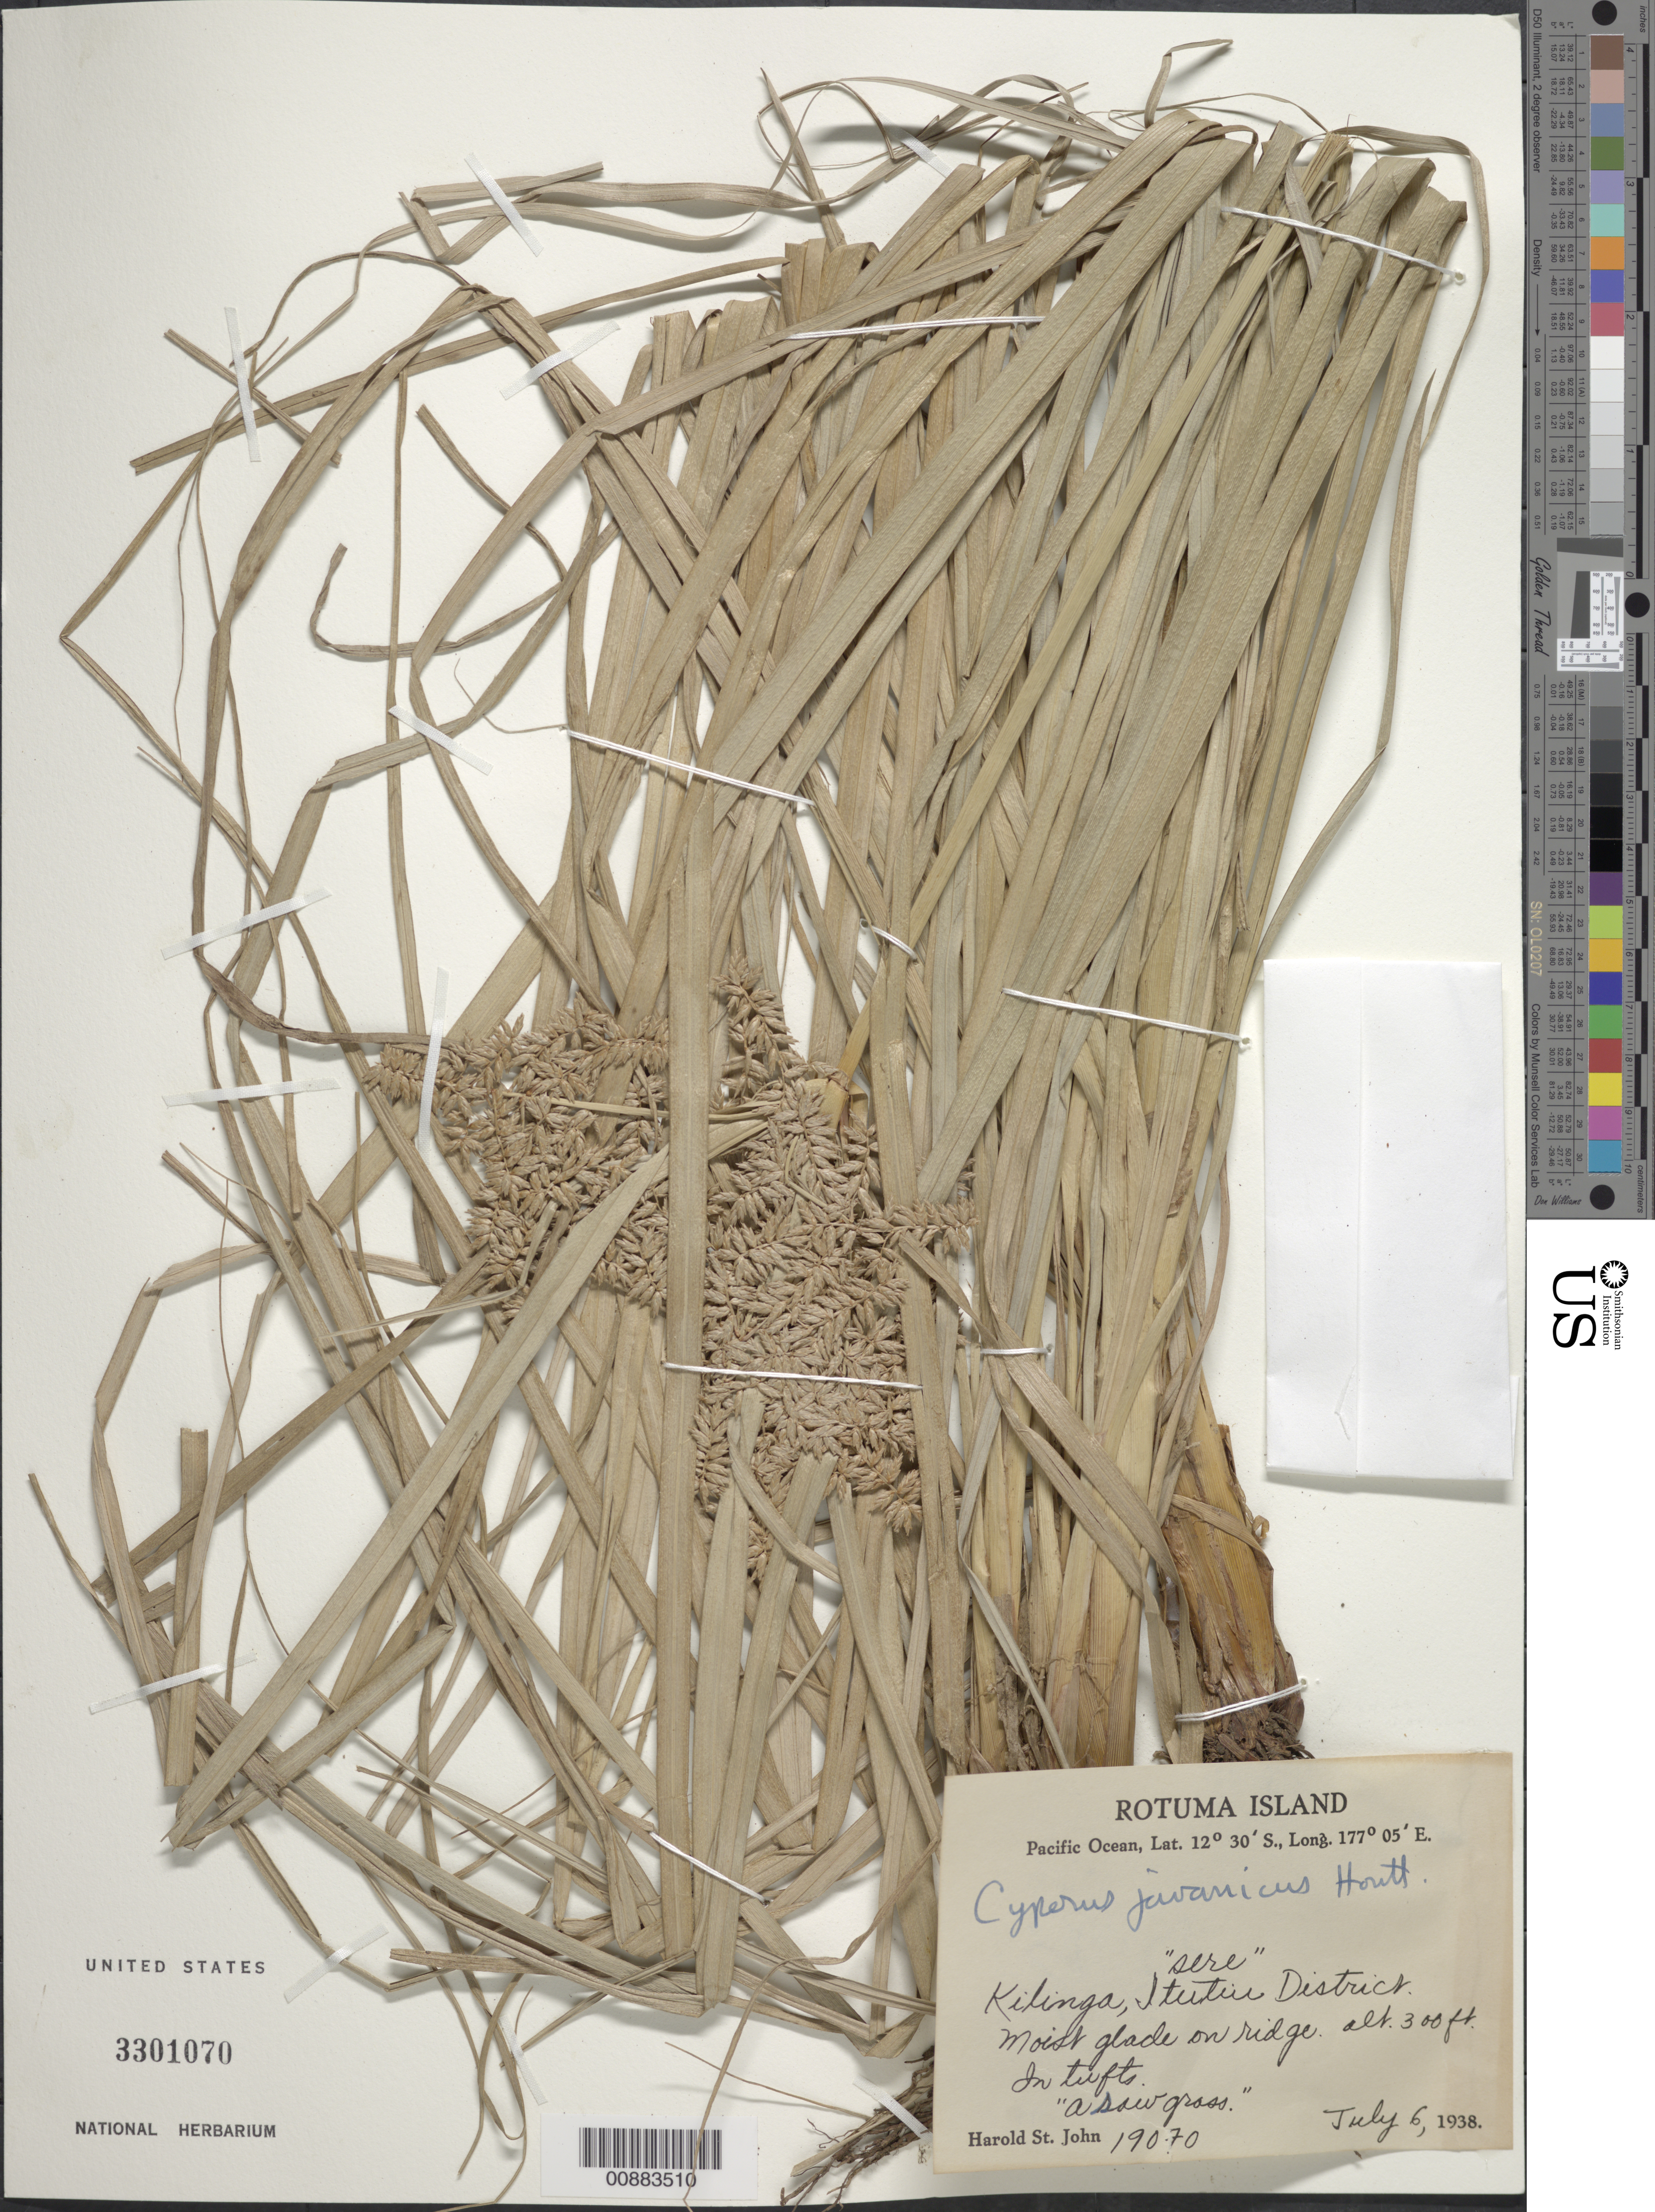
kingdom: Plantae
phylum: Tracheophyta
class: Liliopsida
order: Poales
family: Cyperaceae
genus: Cyperus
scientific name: Cyperus javanicus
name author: Houtt.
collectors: H. St. John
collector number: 19070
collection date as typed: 06 Jul 1938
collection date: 1938-07-06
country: Fiji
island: Rotuma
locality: Kilinga. Itutui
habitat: Moist glade on ridge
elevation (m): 91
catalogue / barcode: US 3301070